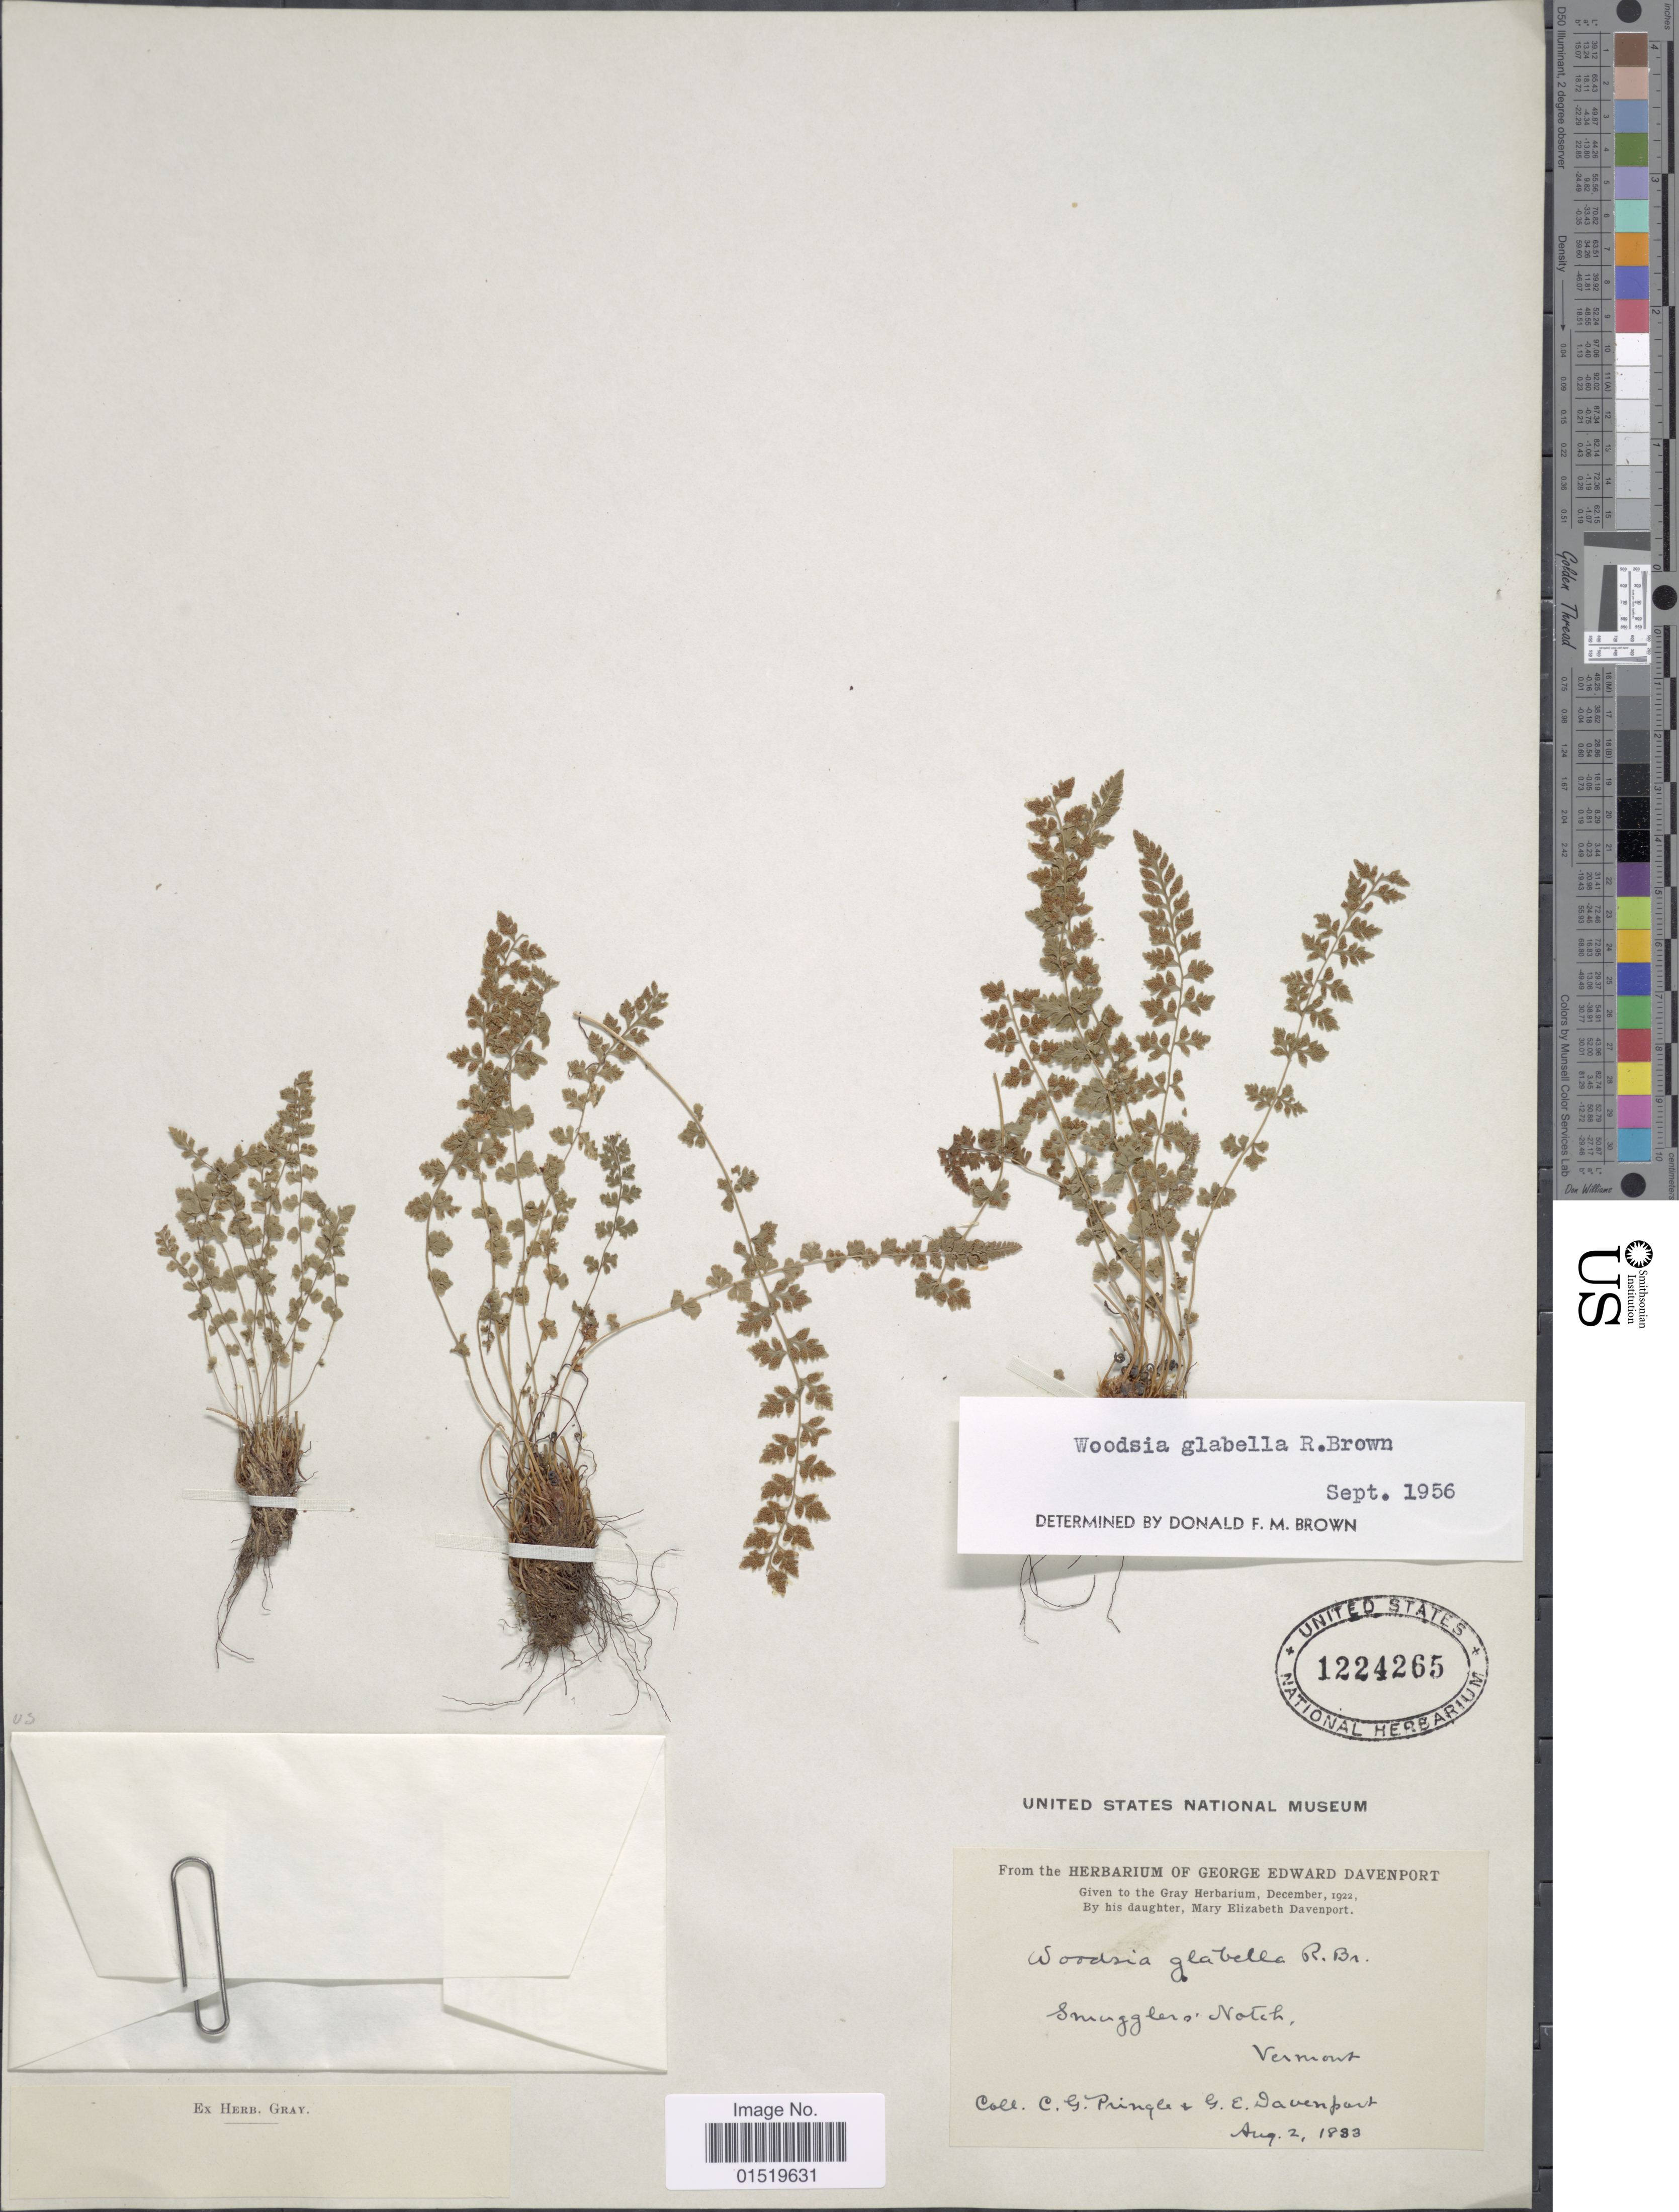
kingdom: Plantae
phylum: Tracheophyta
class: Polypodiopsida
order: Polypodiales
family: Woodsiaceae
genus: Woodsia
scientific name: Woodsia glabella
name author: R. Br.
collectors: C. G. Pringle & G. E. Davenport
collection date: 1883-08-02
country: United States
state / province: Vermont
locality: Smuggler's Notch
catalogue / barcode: US 1224265